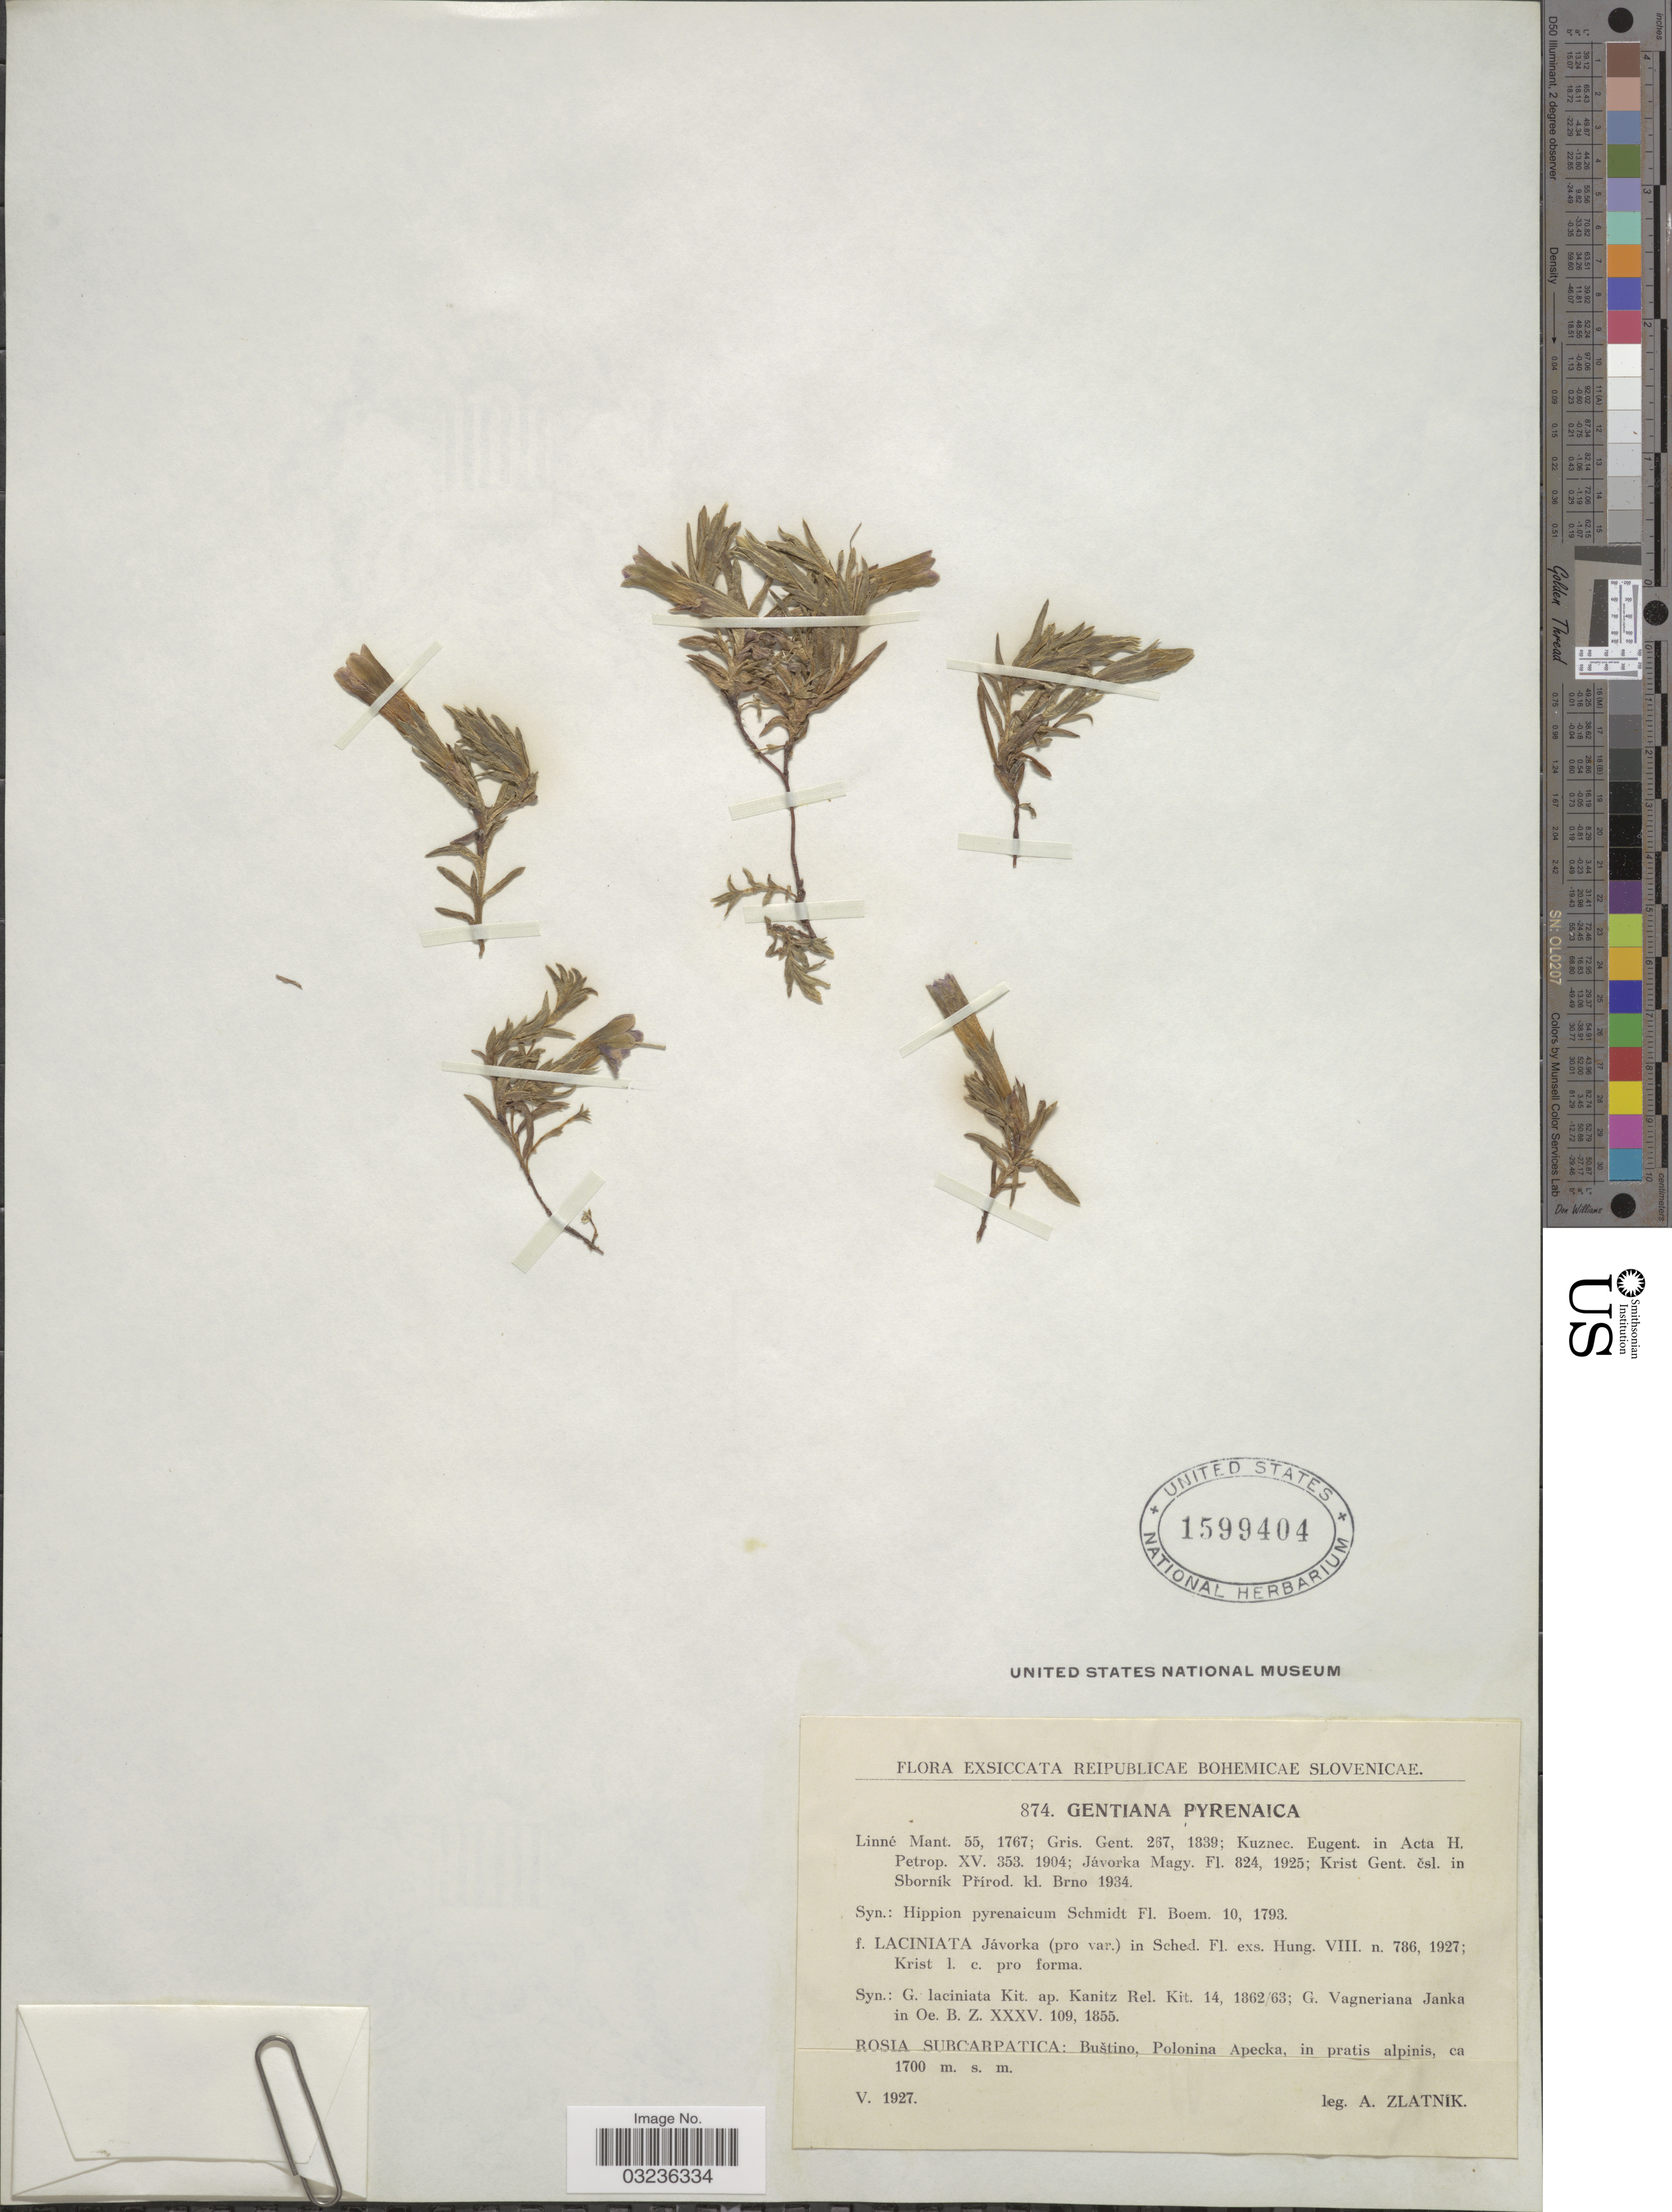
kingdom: Plantae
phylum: Tracheophyta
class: Magnoliopsida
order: Gentianales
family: Gentianaceae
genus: Gentiana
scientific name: Gentiana pyrenaica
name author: L.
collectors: A. Zlatník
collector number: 874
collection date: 1927-05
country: Ukraine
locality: Reipublicae Bohemicae Slovenicae. Rosia Subcarpatica: Buŝtino, Polonina Apecka, in pratis alpinis.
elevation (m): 1700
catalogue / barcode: US 1599404